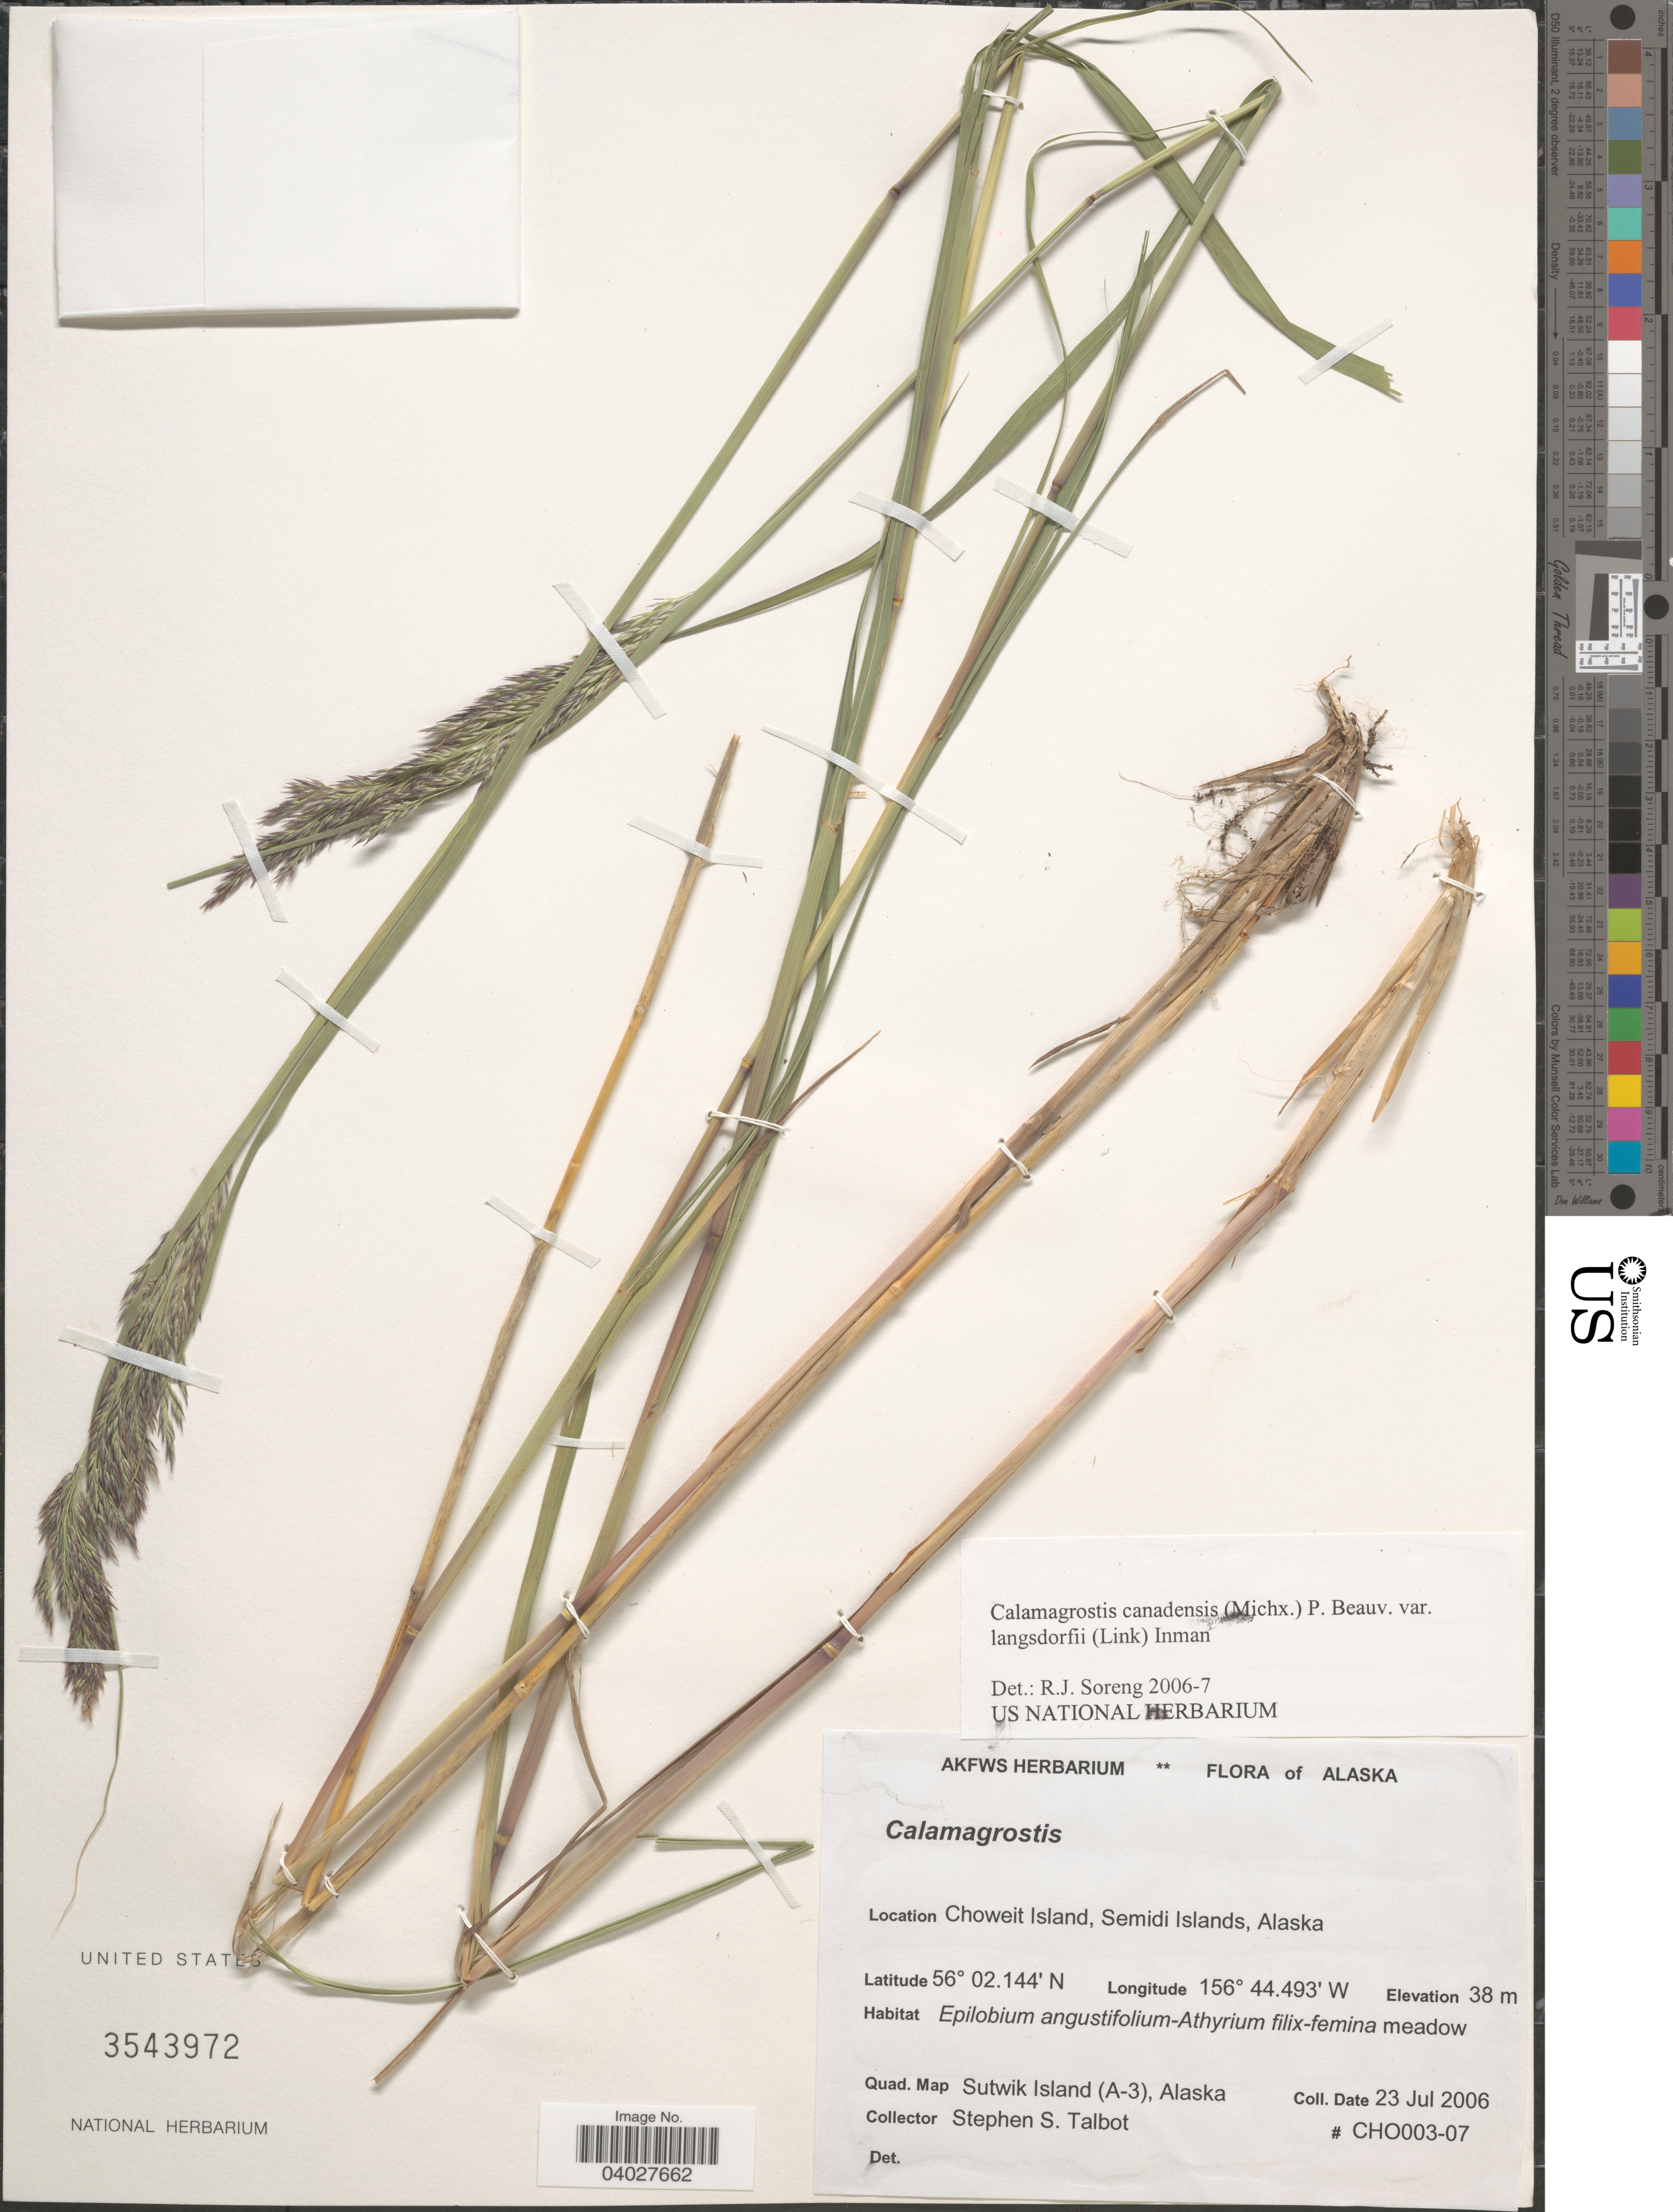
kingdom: Plantae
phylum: Tracheophyta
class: Liliopsida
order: Poales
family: Poaceae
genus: Calamagrostis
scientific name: Calamagrostis canadensis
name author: (Michx.) P. Beauv.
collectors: S. S. Talbot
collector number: CHO003-07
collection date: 2006-07-23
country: United States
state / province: Alaska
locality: Choweit Island, Semidi Islands. Quad. Map Sutwik Island (A-3).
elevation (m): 38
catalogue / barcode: US 3543972